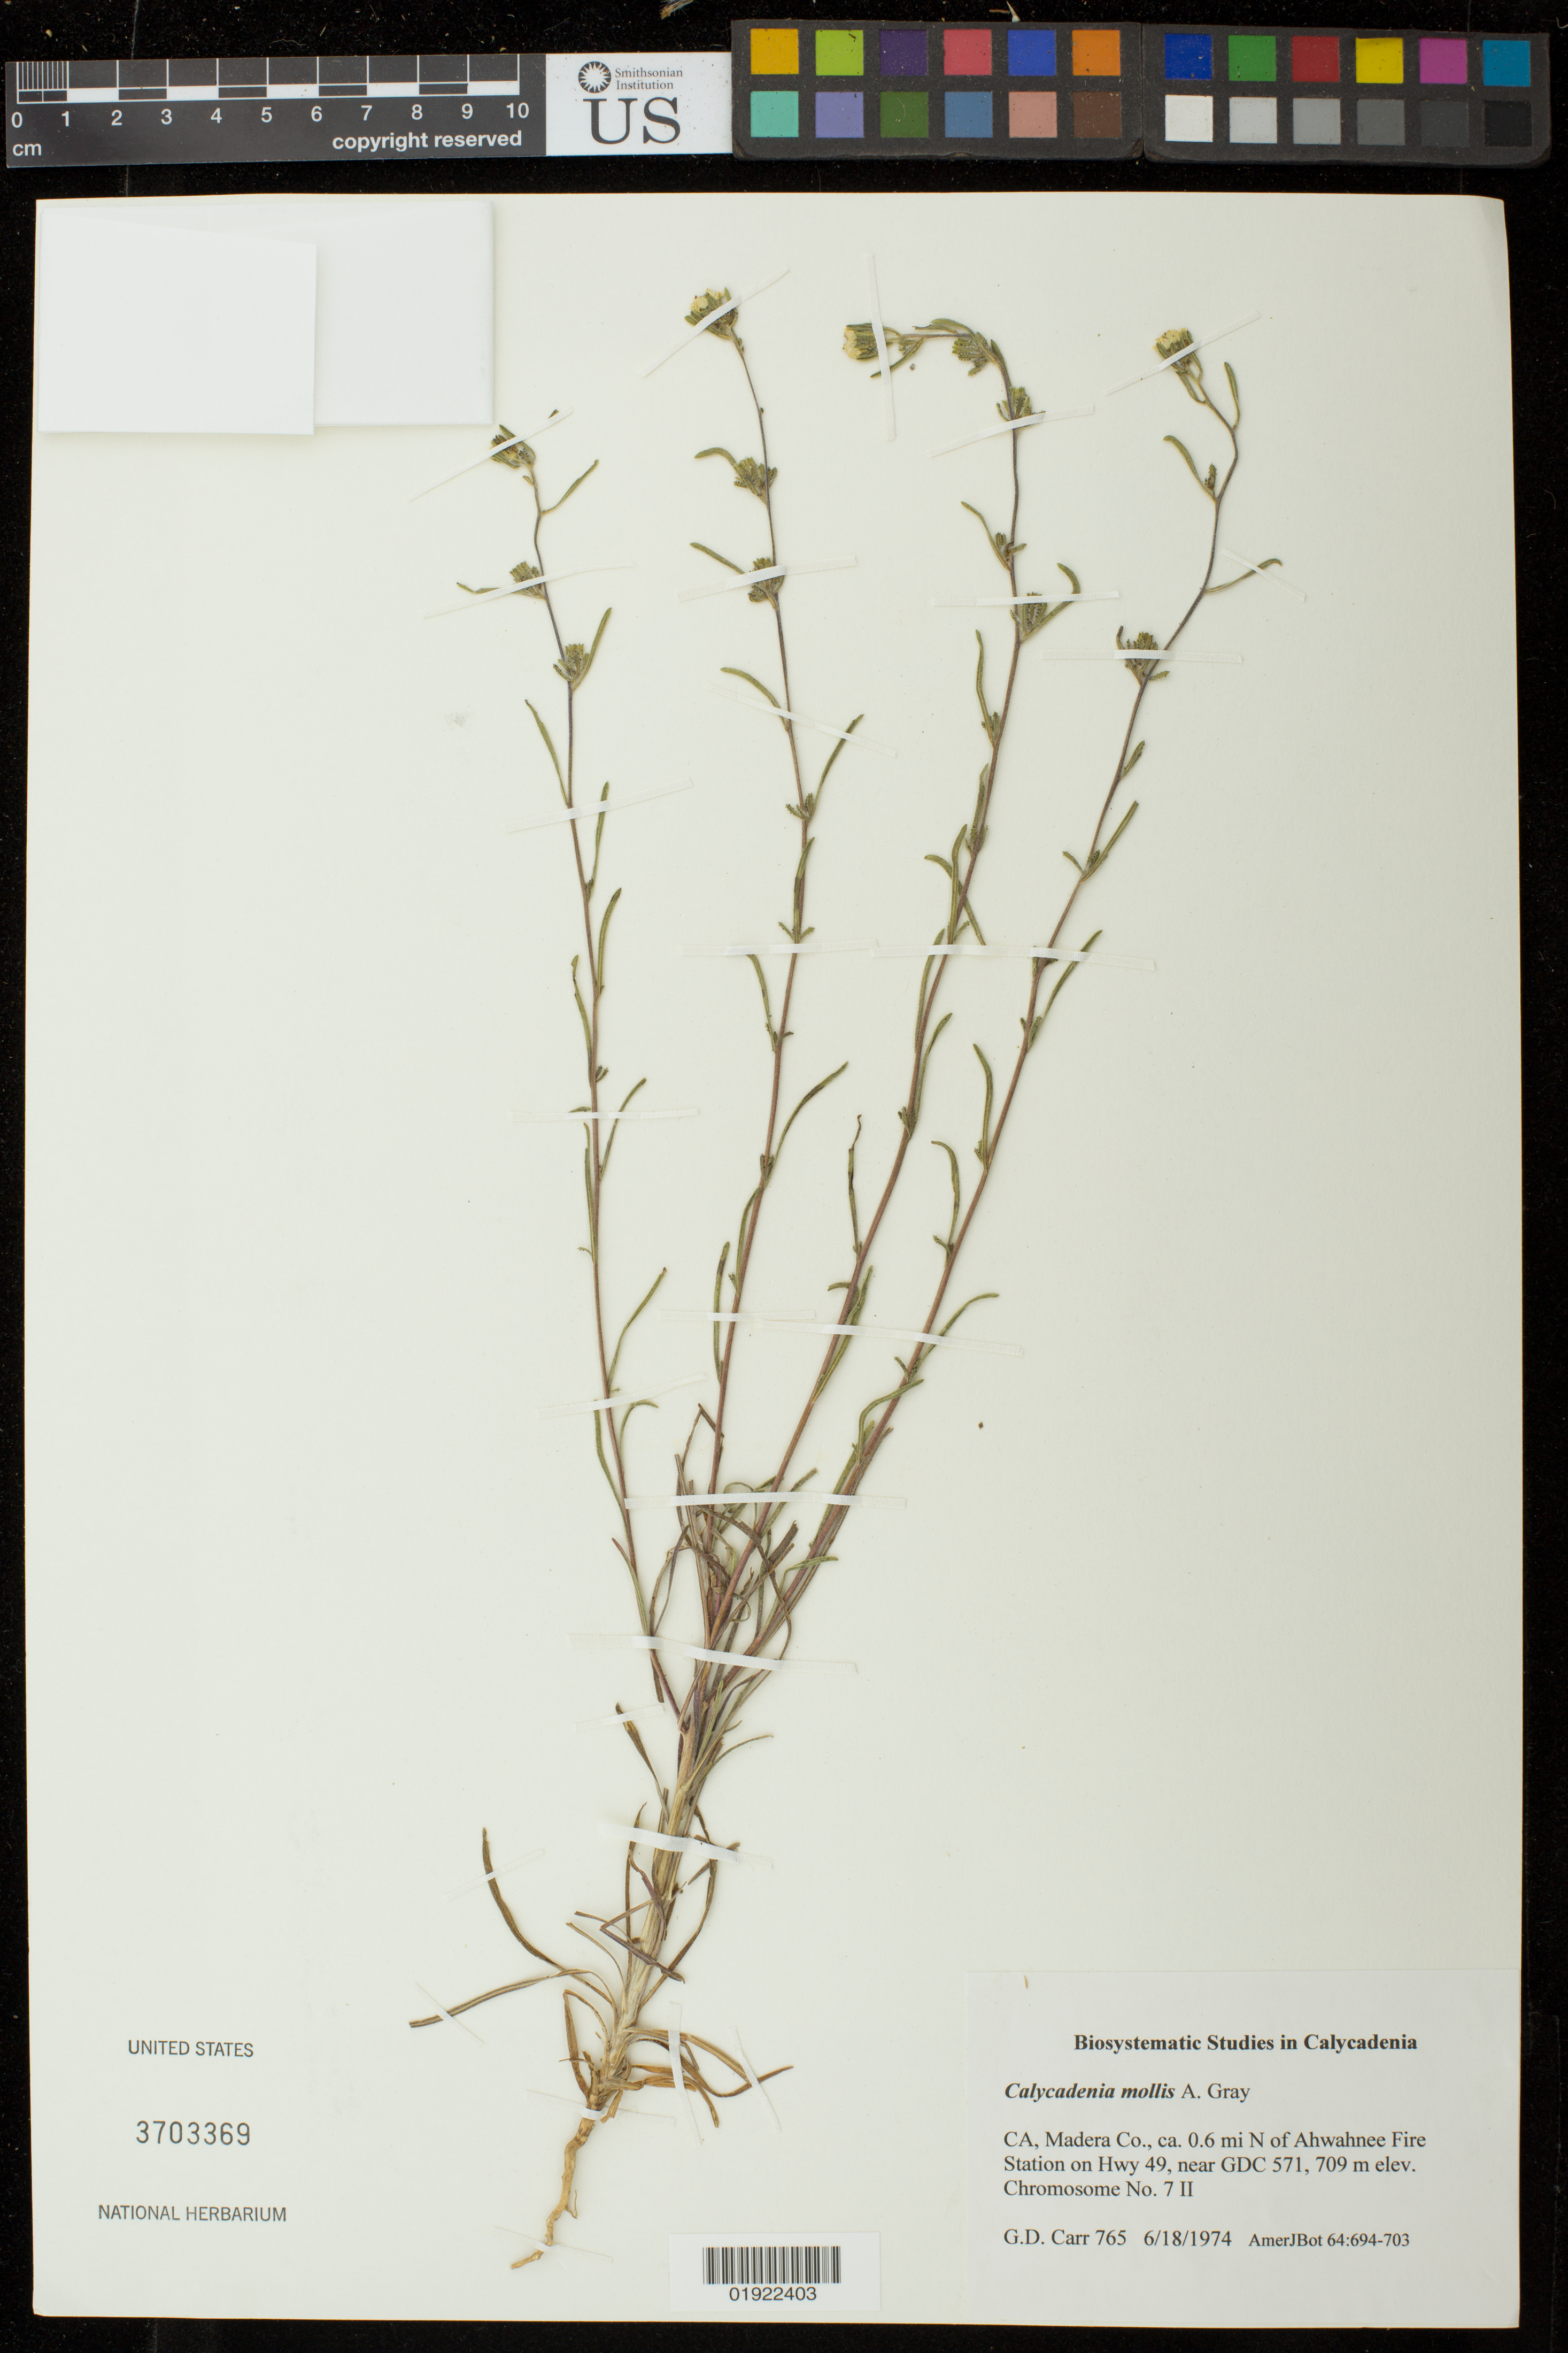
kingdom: Plantae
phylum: Tracheophyta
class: Magnoliopsida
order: Asterales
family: Asteraceae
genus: Calycadenia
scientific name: Calycadenia mollis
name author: A. Gray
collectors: G. Carr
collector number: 765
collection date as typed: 6/8/1974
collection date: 1974-06-18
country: United States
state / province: California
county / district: Madera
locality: ca. 0.6 mi N of Ahwahnee Fire Station on Hwy 49,near GDC 571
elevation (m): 709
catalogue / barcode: US 3703369